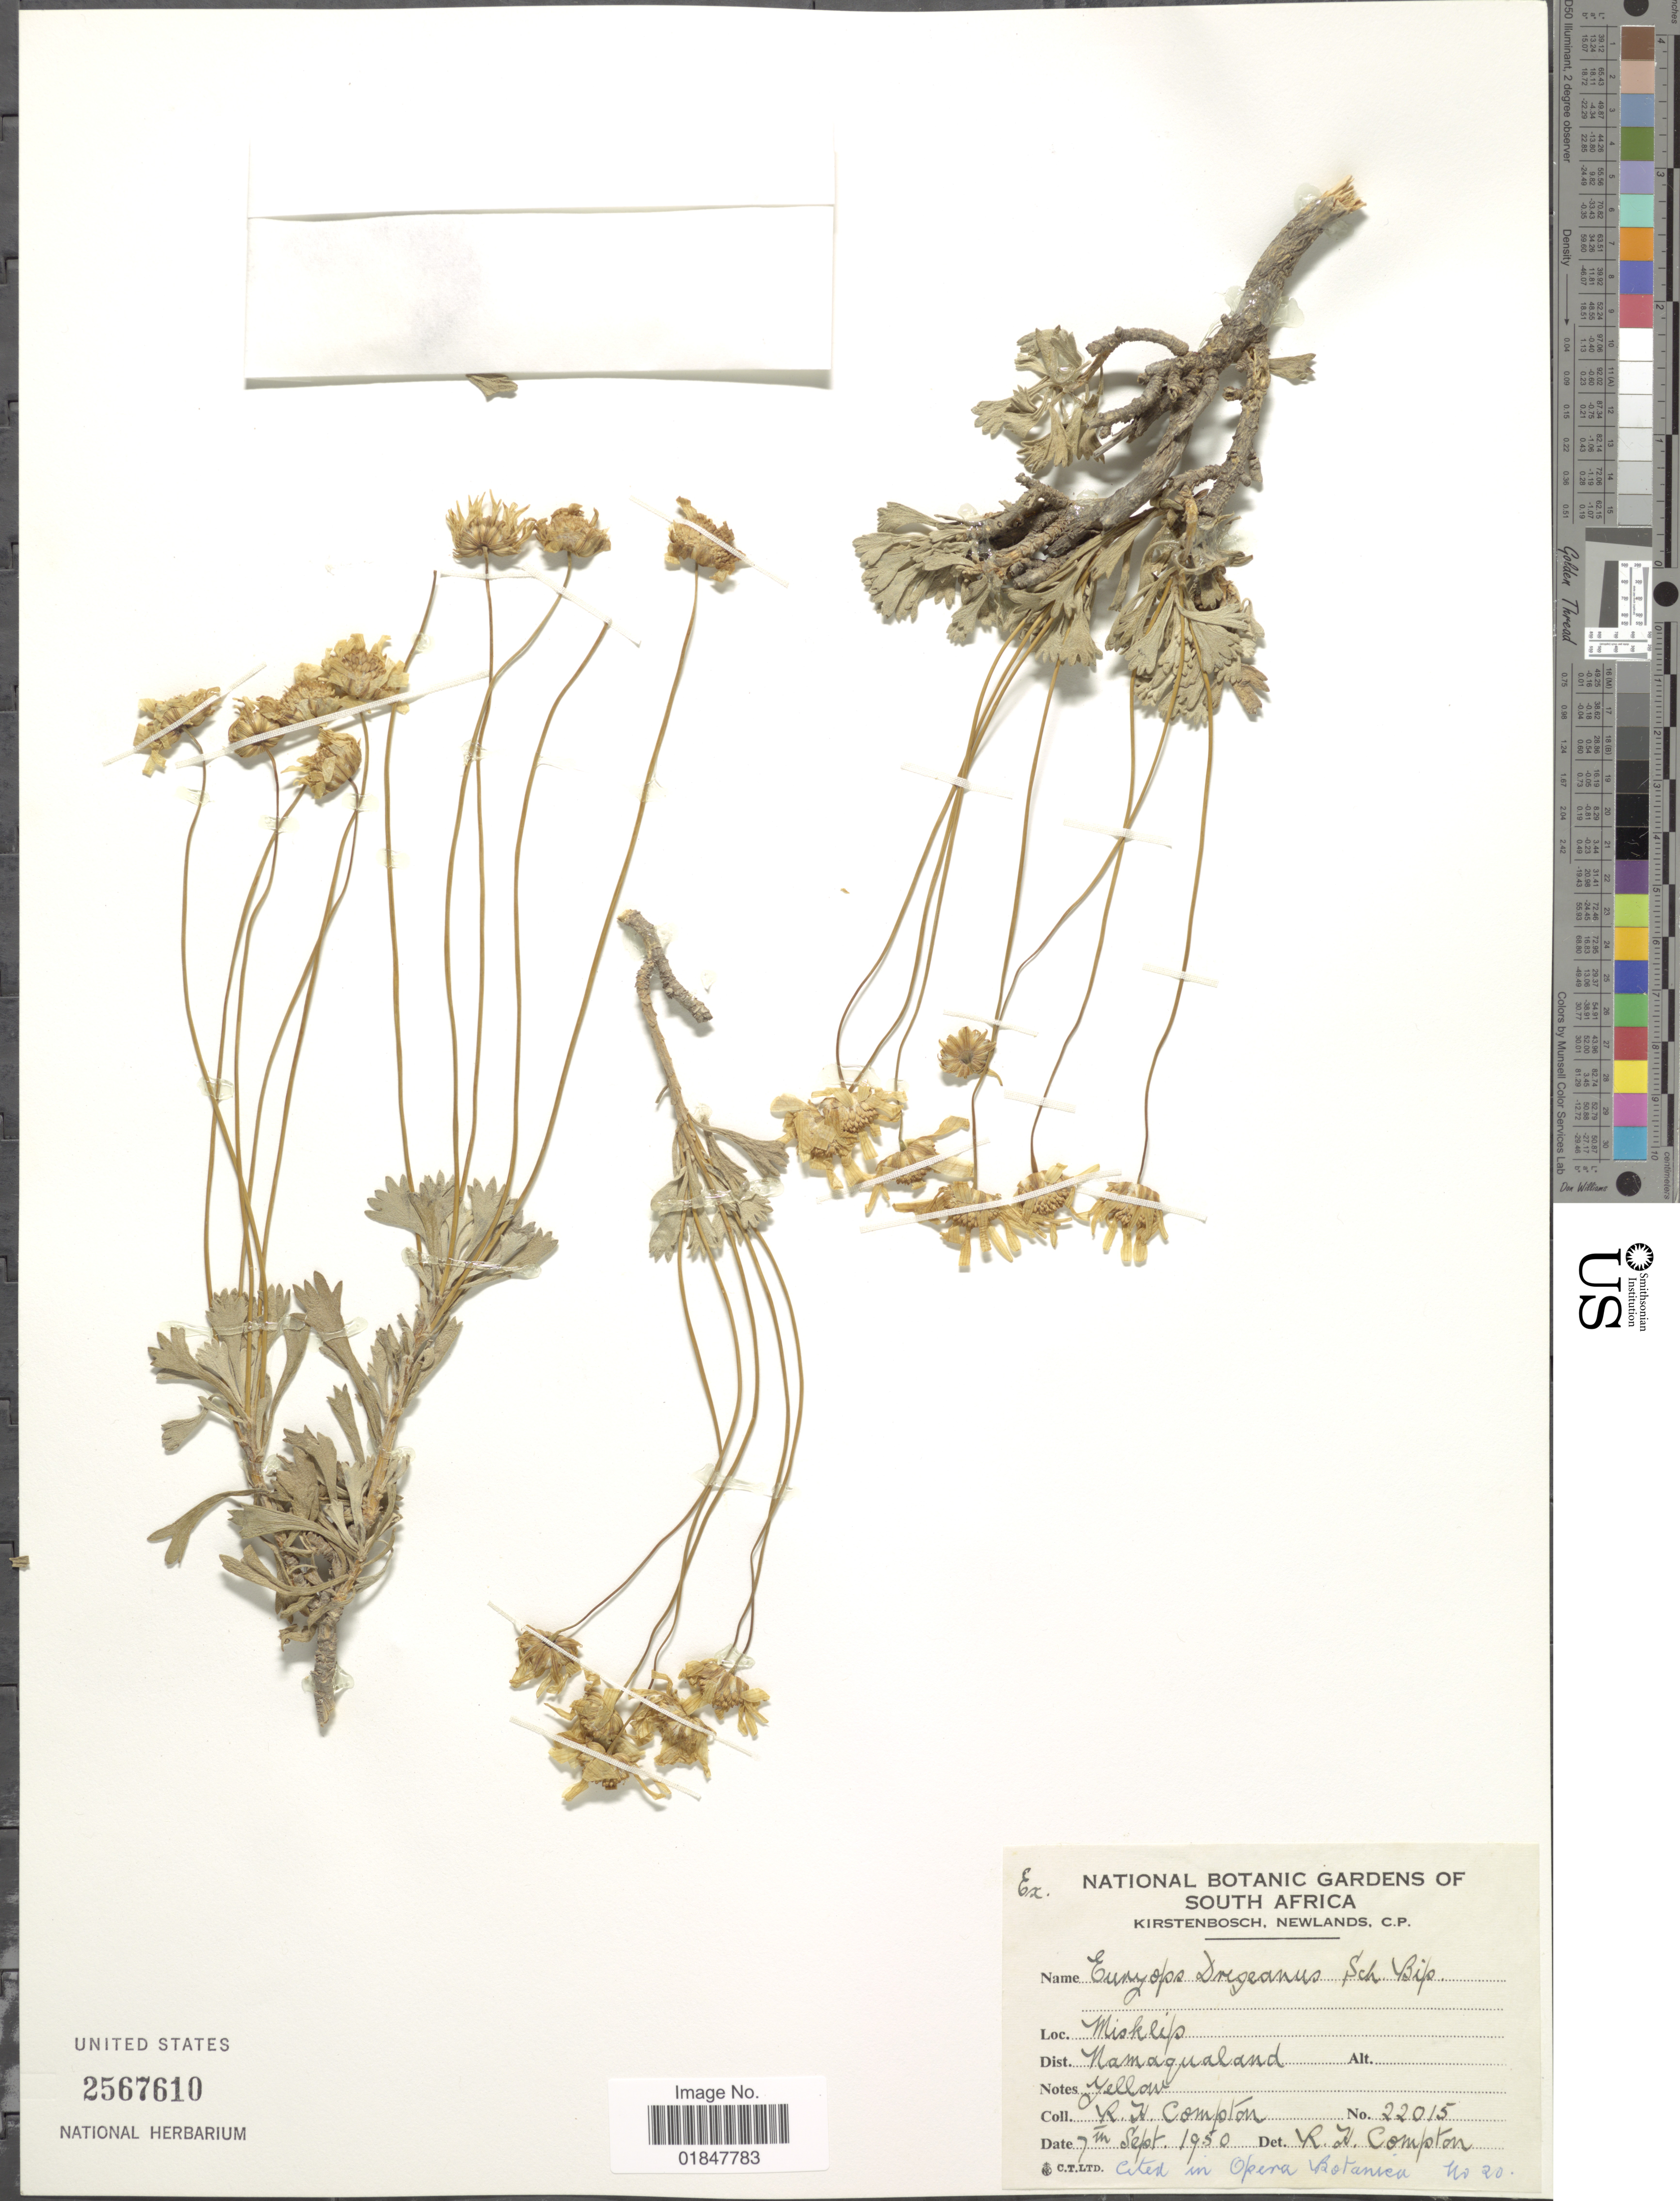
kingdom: Plantae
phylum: Tracheophyta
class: Magnoliopsida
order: Asterales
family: Asteraceae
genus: Euryops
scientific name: Euryops dregeanus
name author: Sch. Bip.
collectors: R. H. Compton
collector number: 22015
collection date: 1950-09-07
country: South Africa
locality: Misklip, Namaqualand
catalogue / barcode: US 2567610